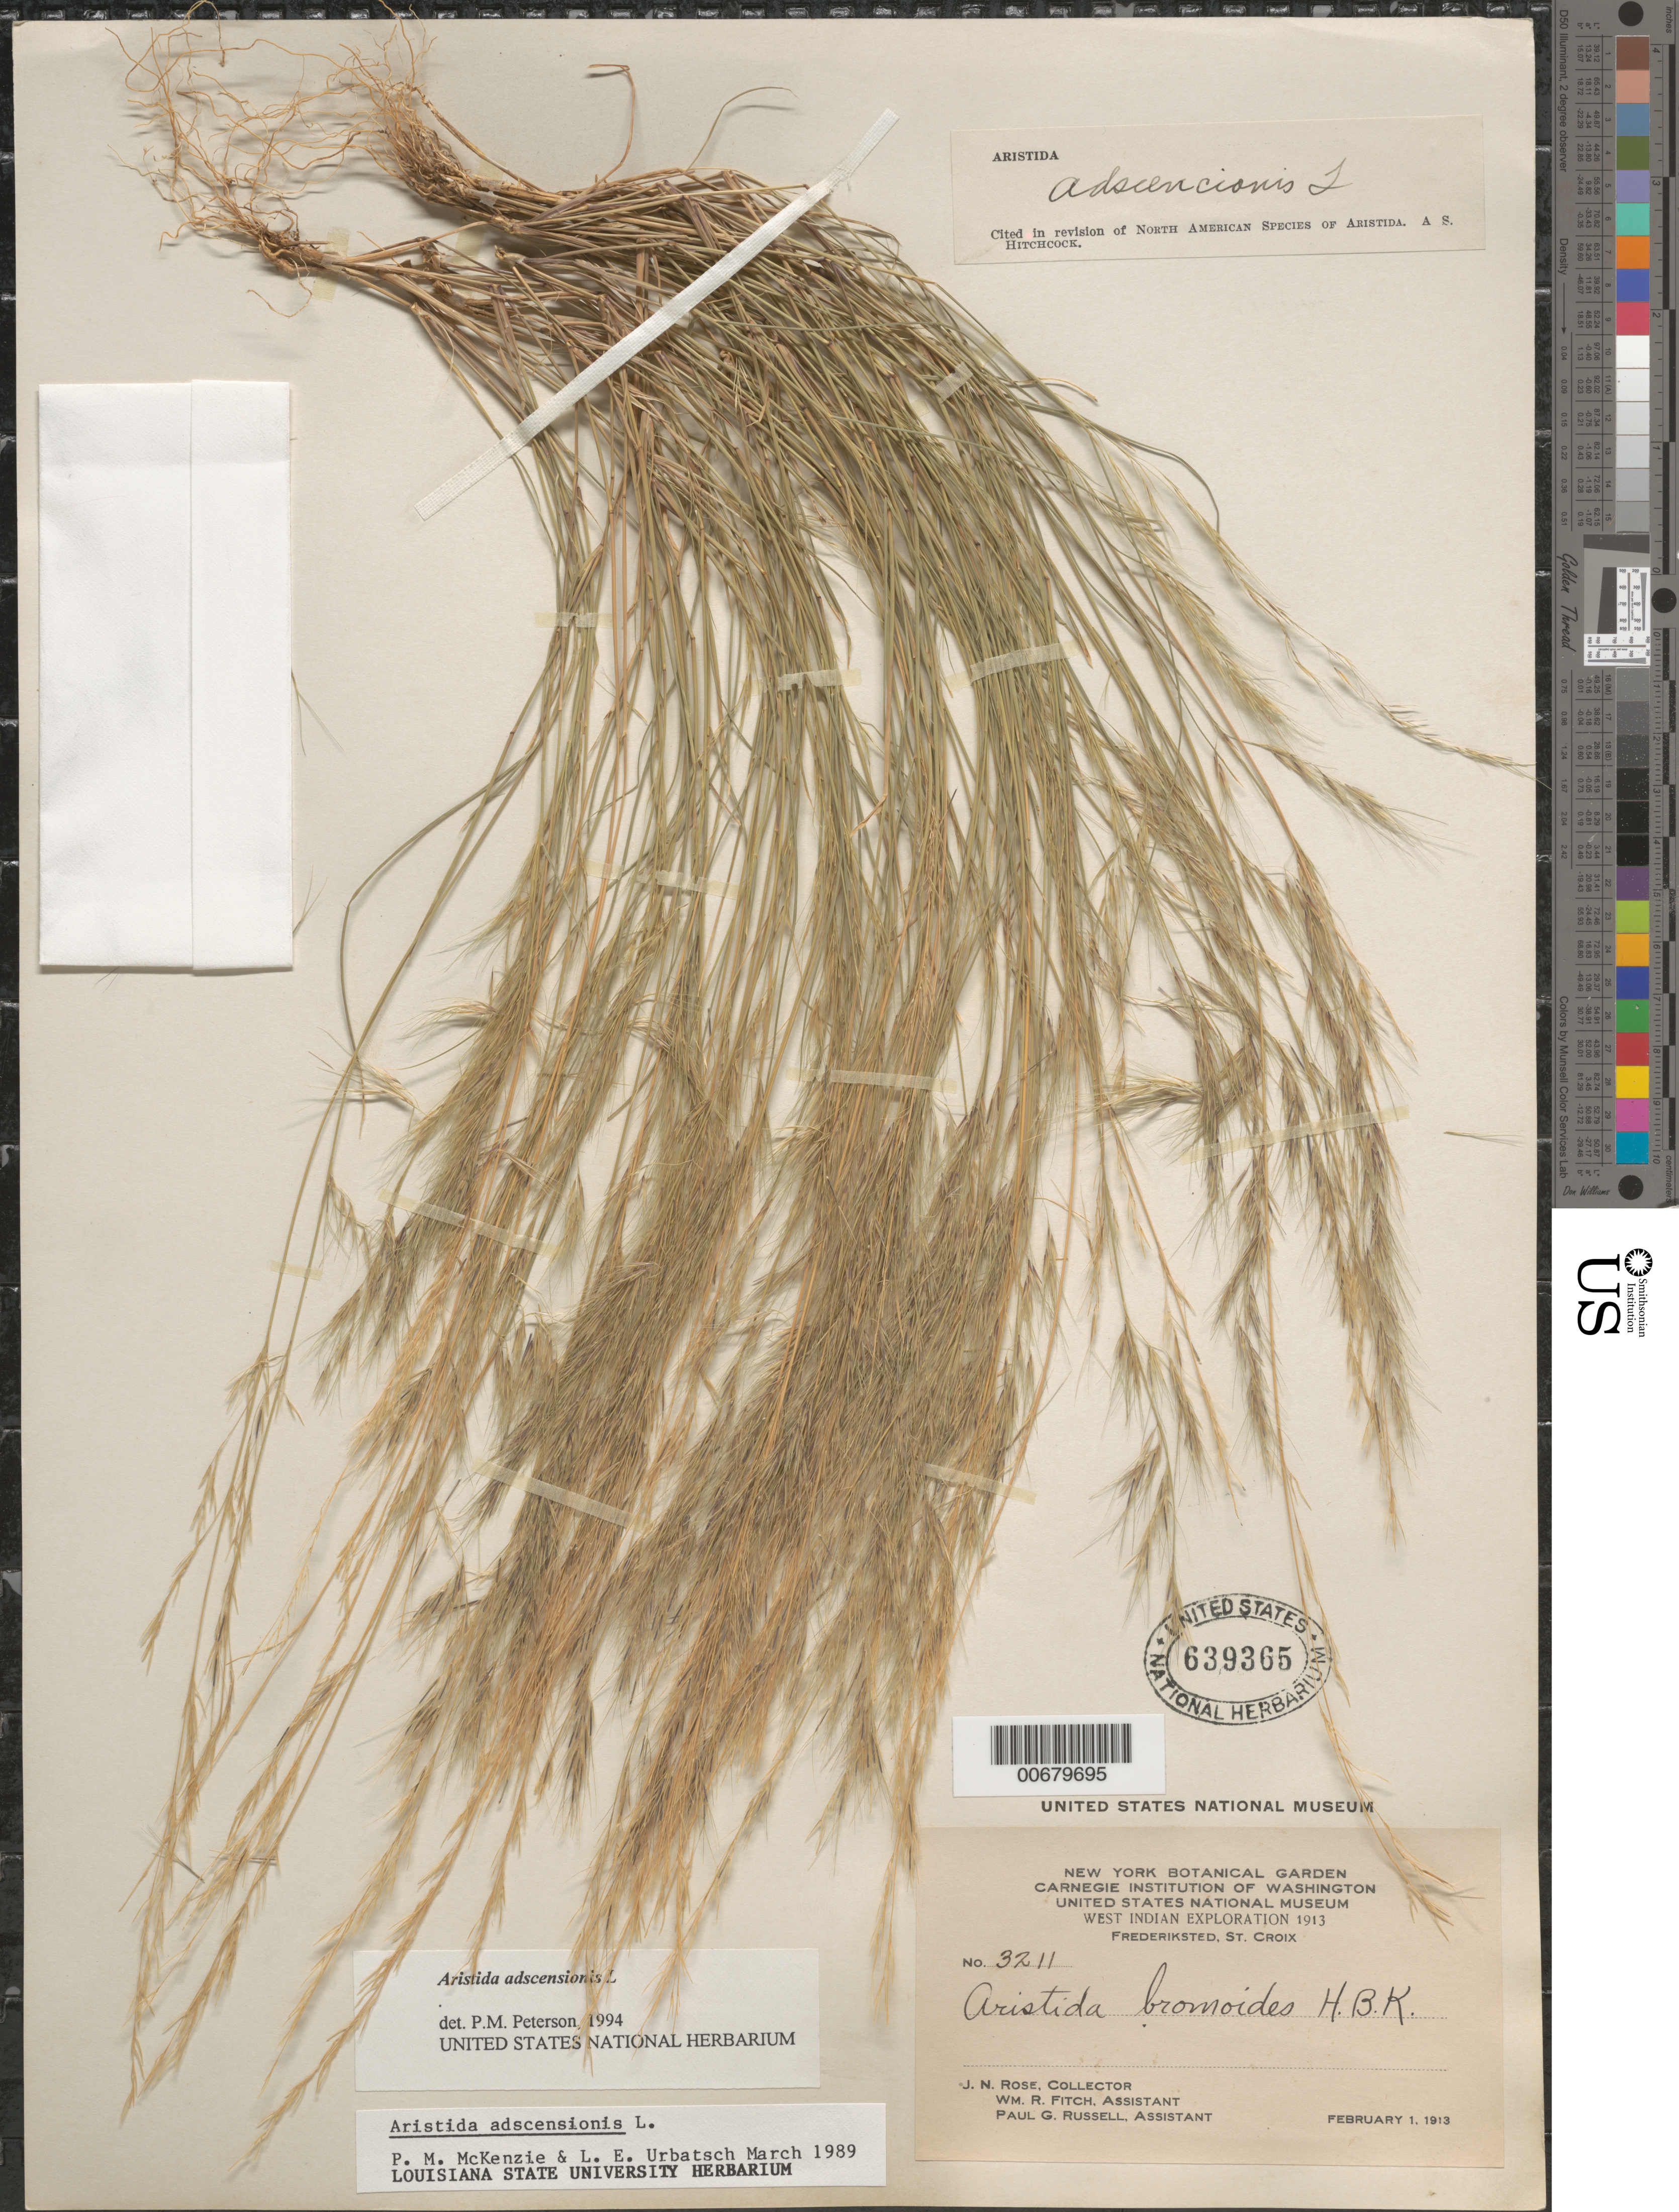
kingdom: Plantae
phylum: Tracheophyta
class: Liliopsida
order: Poales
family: Poaceae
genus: Aristida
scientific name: Aristida adscensionis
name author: L.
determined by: Peterson, Paul M., (BOT), Smithsonian Institution - National Museum of Natural History (UNITED STATES)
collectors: J. N. Rose, W. R. Fitch & P. G. Russell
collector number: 3211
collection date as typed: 01 Feb 1913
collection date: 1913-02-01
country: U.S. Virgin Islands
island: St. Croix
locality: St. Croix; Frederiksted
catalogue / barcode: US 639365